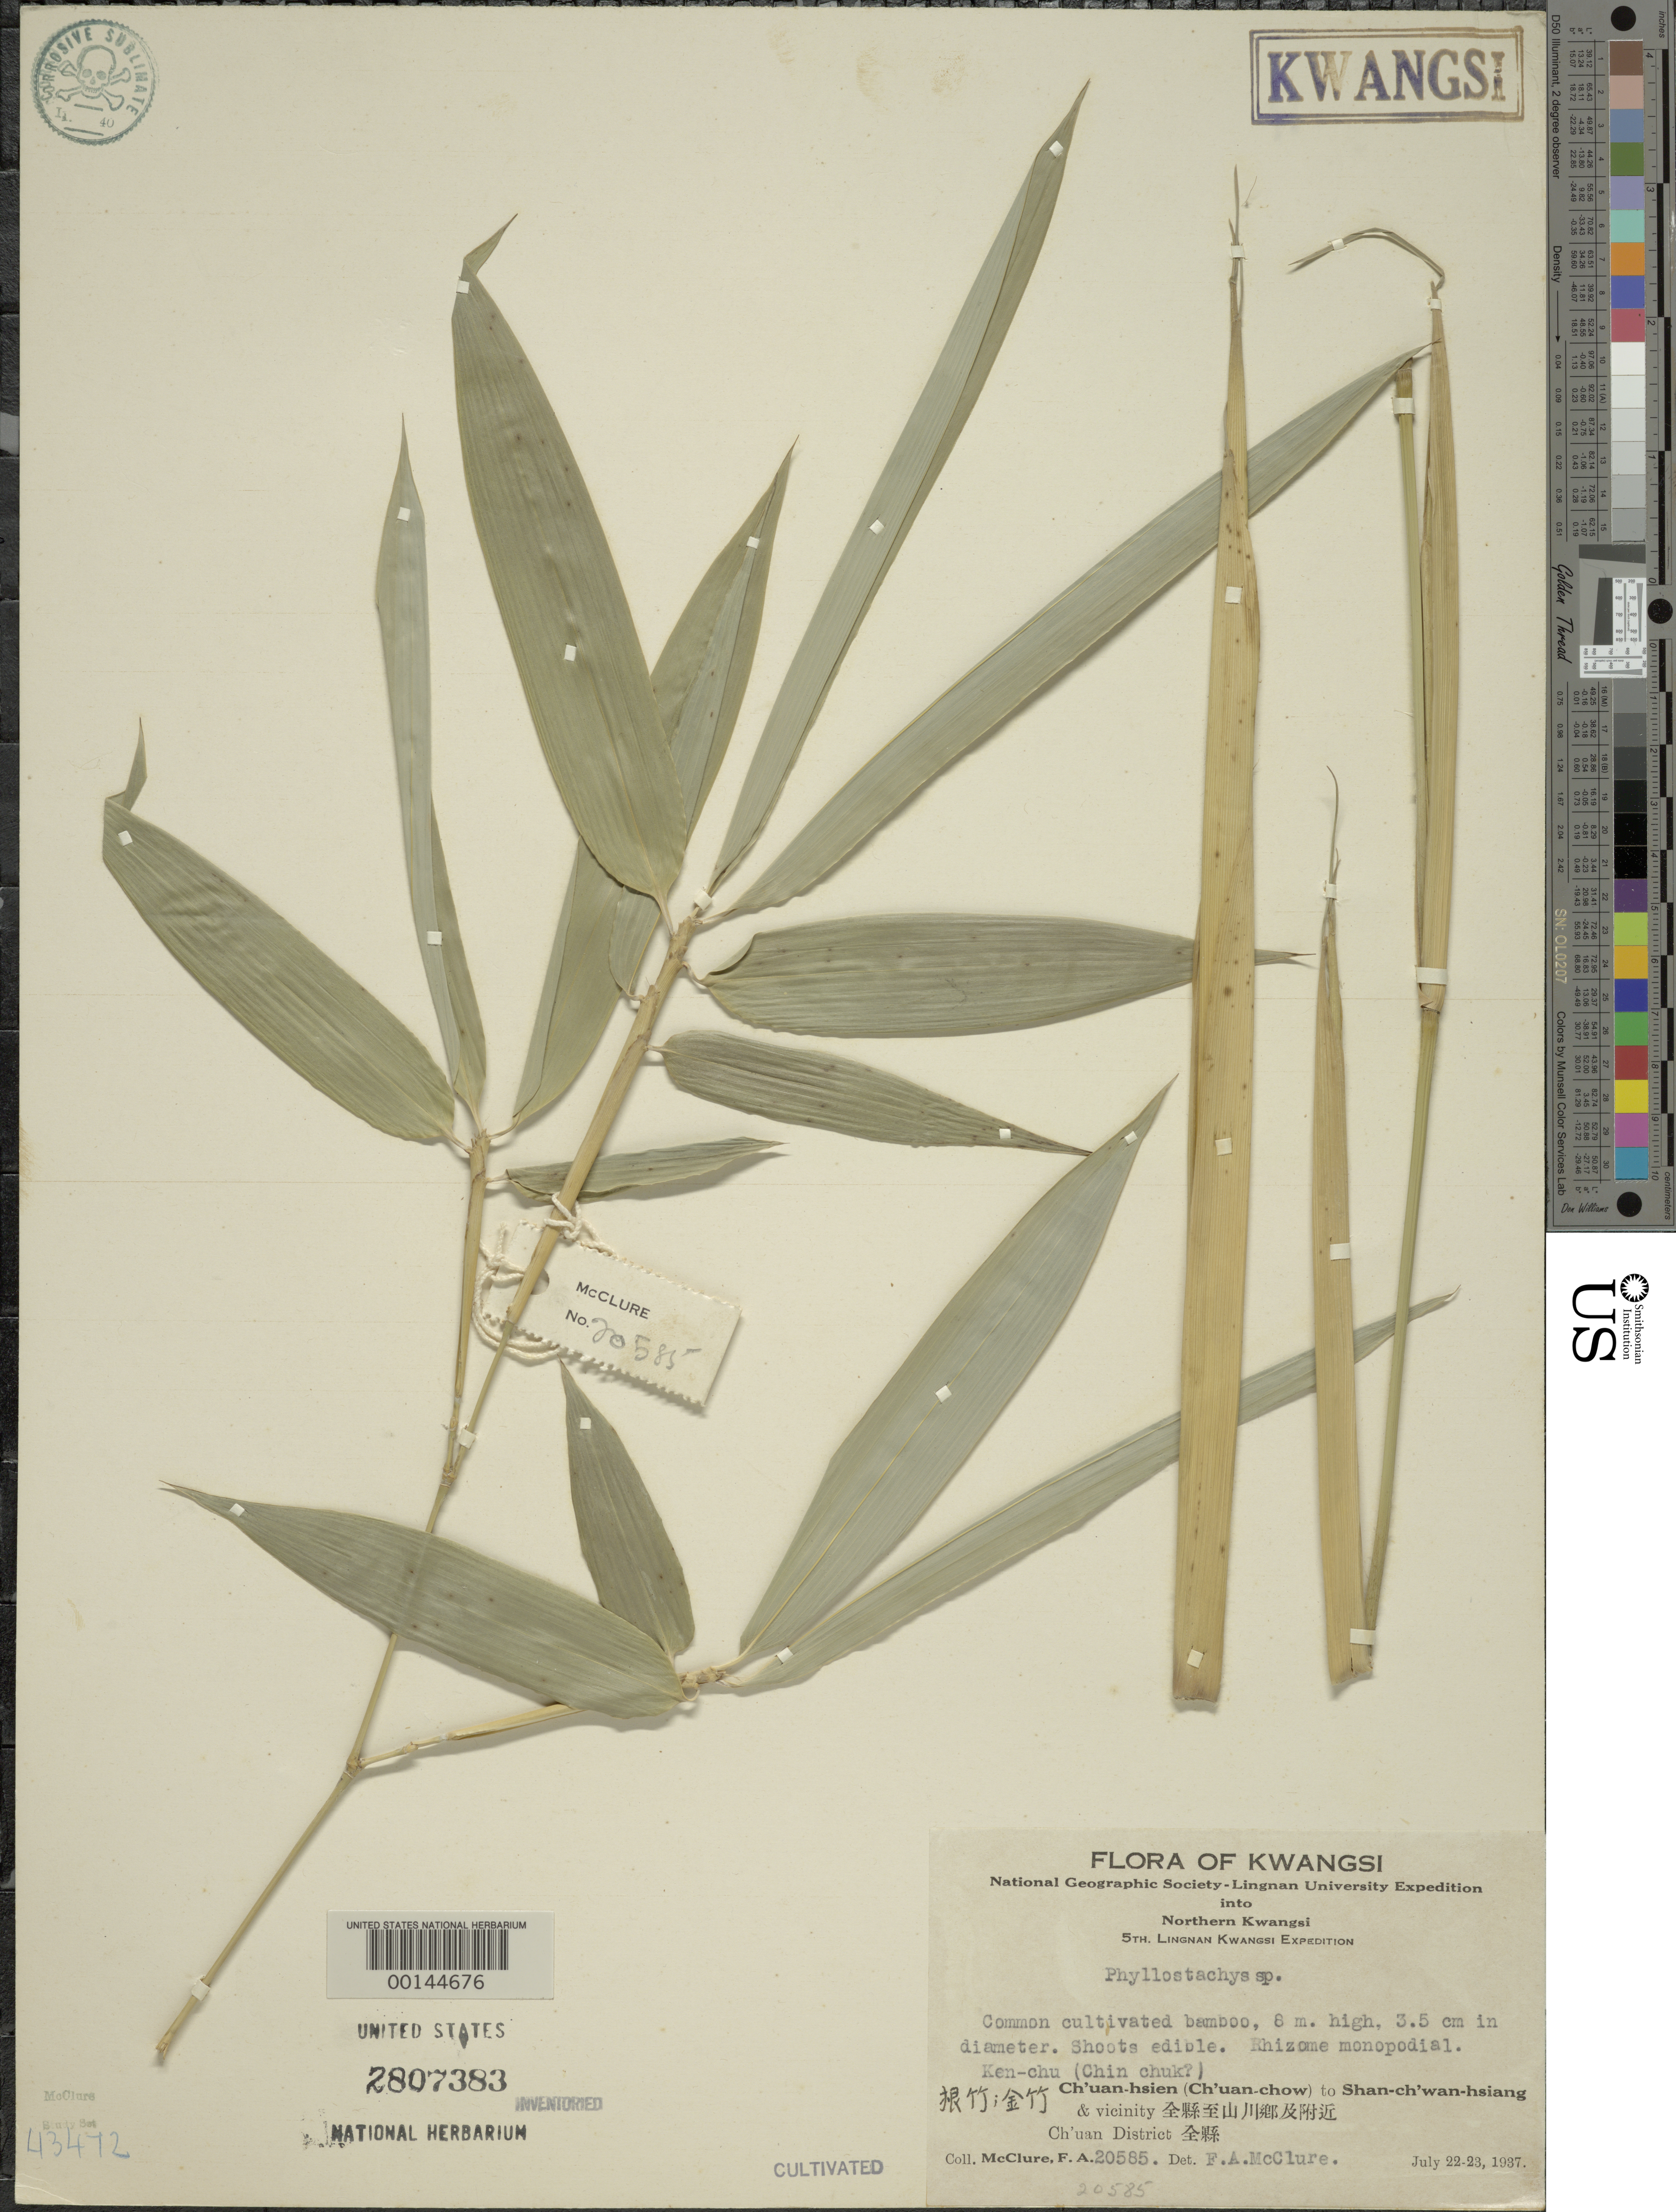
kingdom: Plantae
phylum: Tracheophyta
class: Liliopsida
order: Poales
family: Poaceae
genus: Phyllostachys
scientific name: Phyllostachys sp.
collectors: F. A. McClure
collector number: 20585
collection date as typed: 22 Jul 1937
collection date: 1937-07-22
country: China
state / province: Jiangxi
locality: Ch'uan, ch'uan-hsien/shan-ch'wan-hsiang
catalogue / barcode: US 2807383